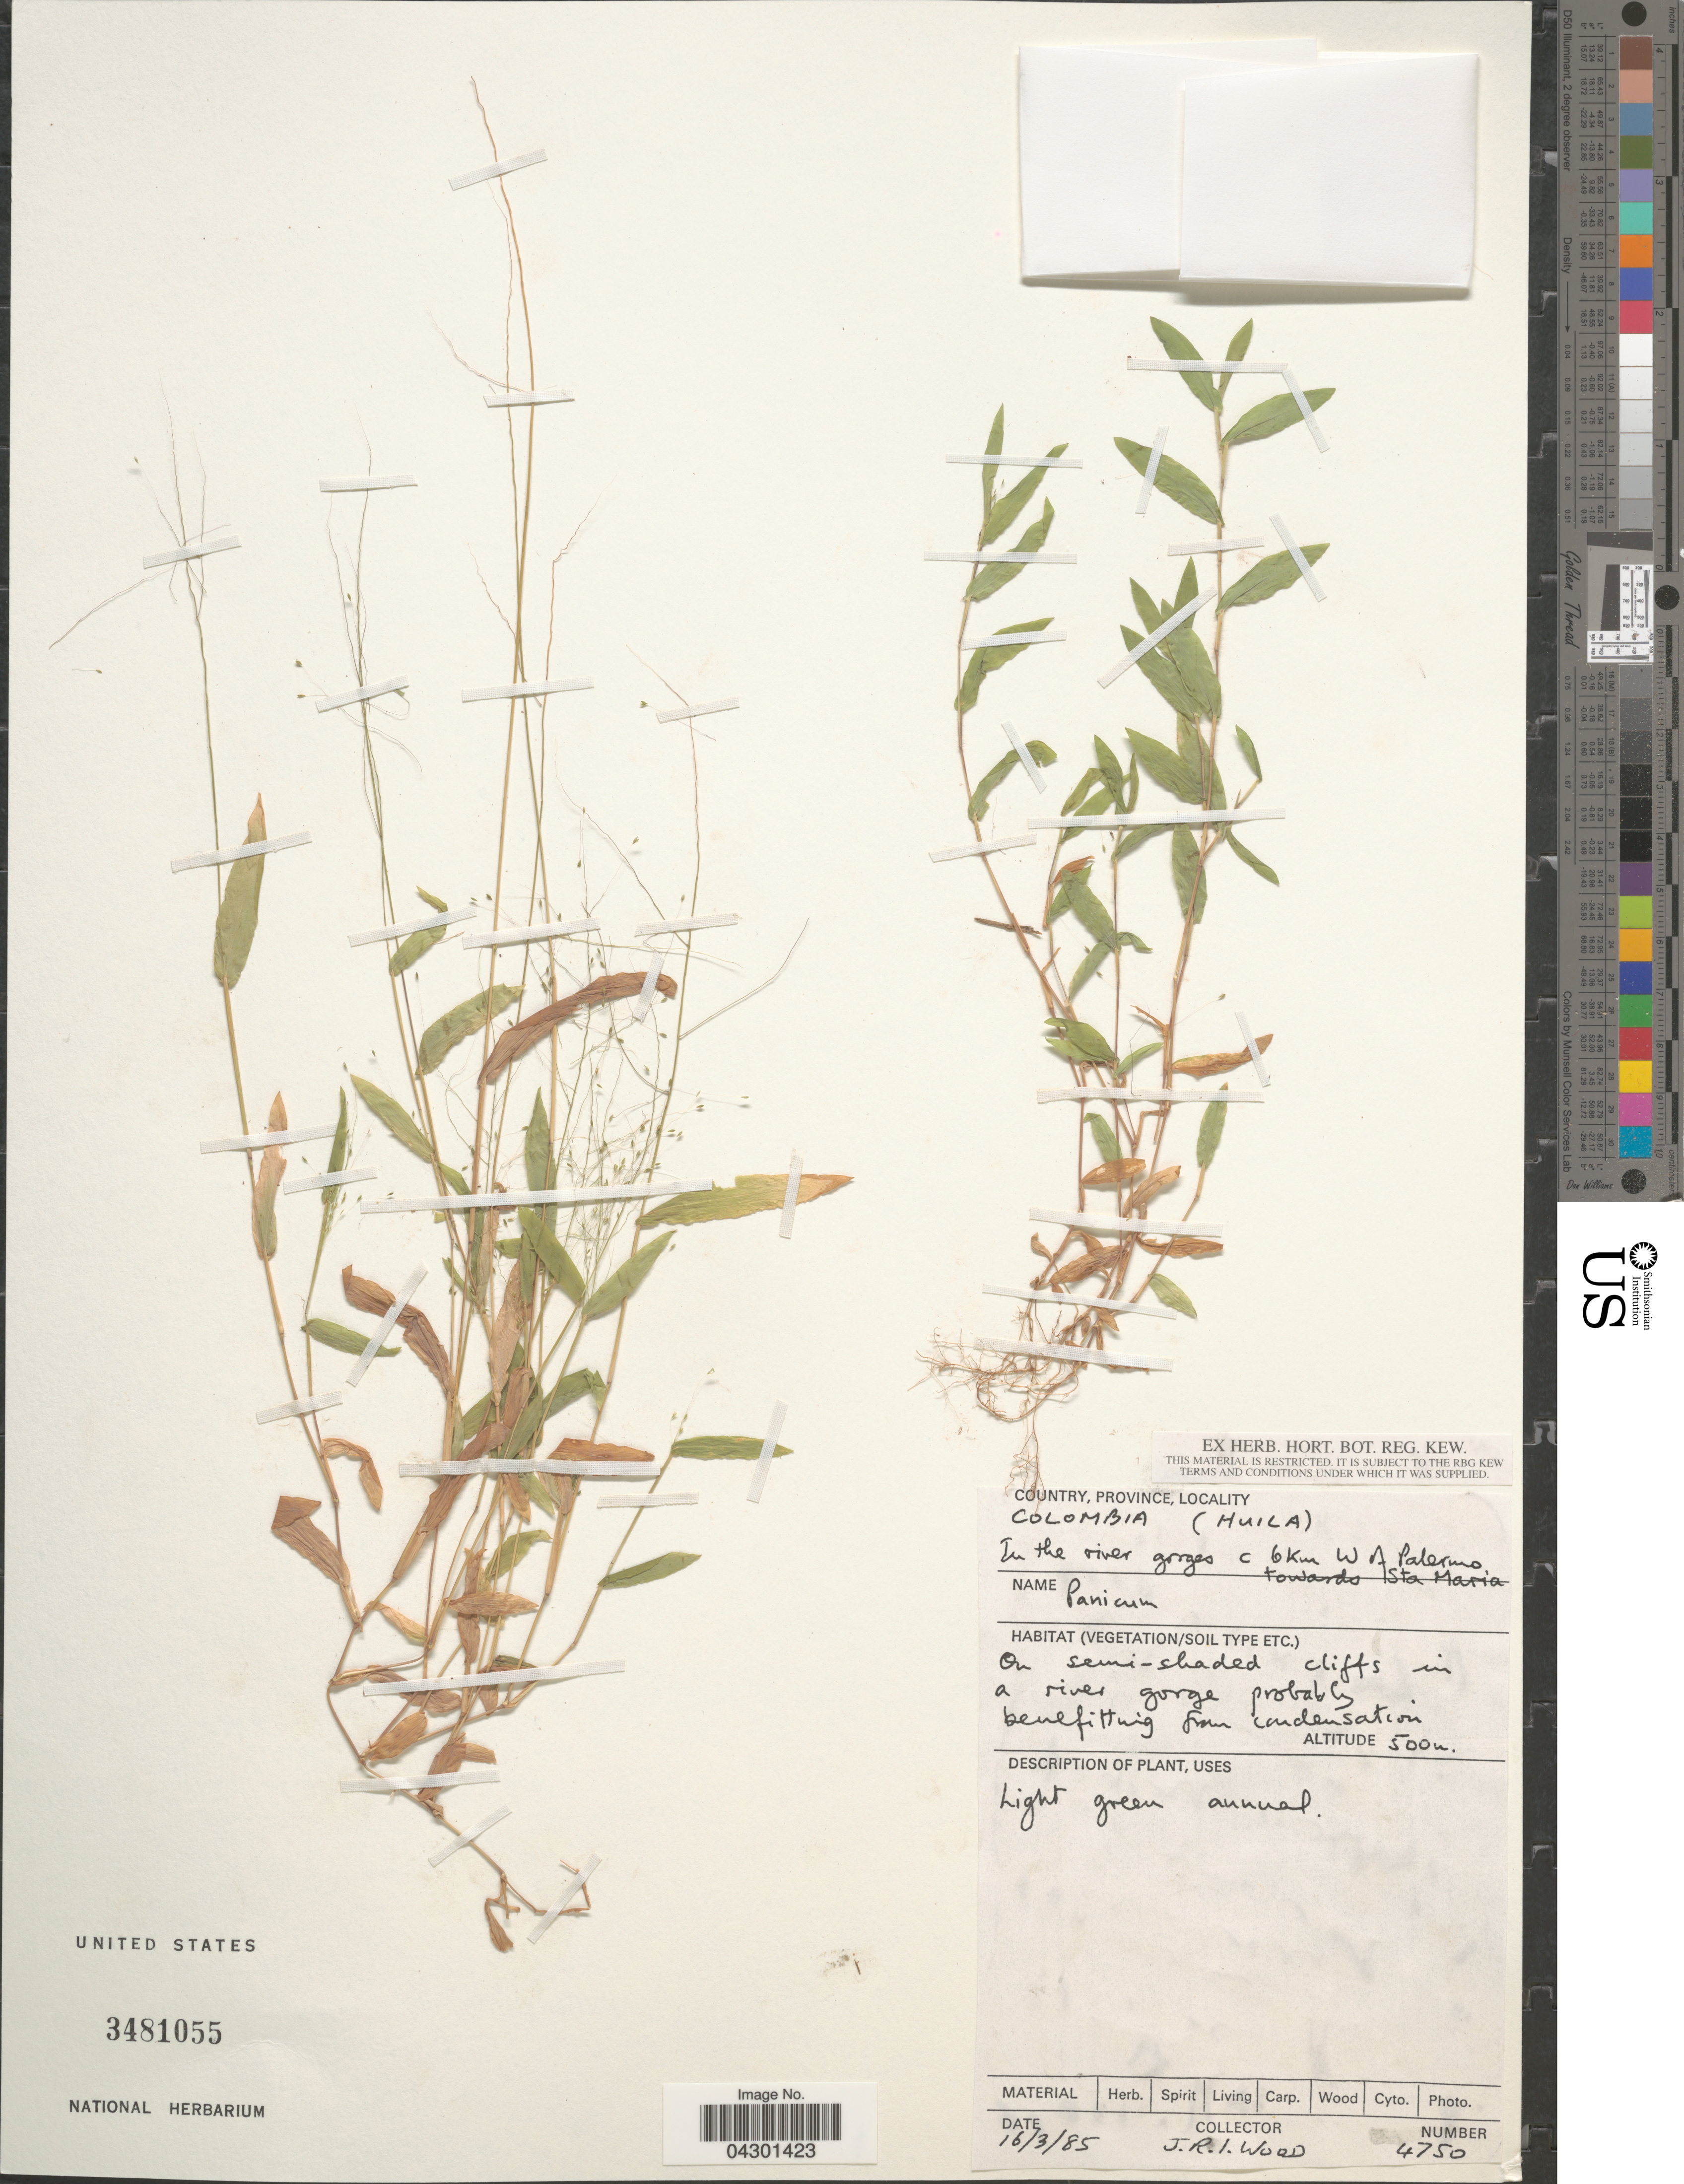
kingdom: Plantae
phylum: Tracheophyta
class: Liliopsida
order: Poales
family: Poaceae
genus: Panicum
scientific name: Panicum sp.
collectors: J. R. I. Wood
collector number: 4750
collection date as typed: Transcribed d/m/y: 16/3/85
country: Colombia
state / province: Huila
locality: In the river gorges c 6Km W of Palermo towards Sta María.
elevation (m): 500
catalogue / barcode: US 3481055